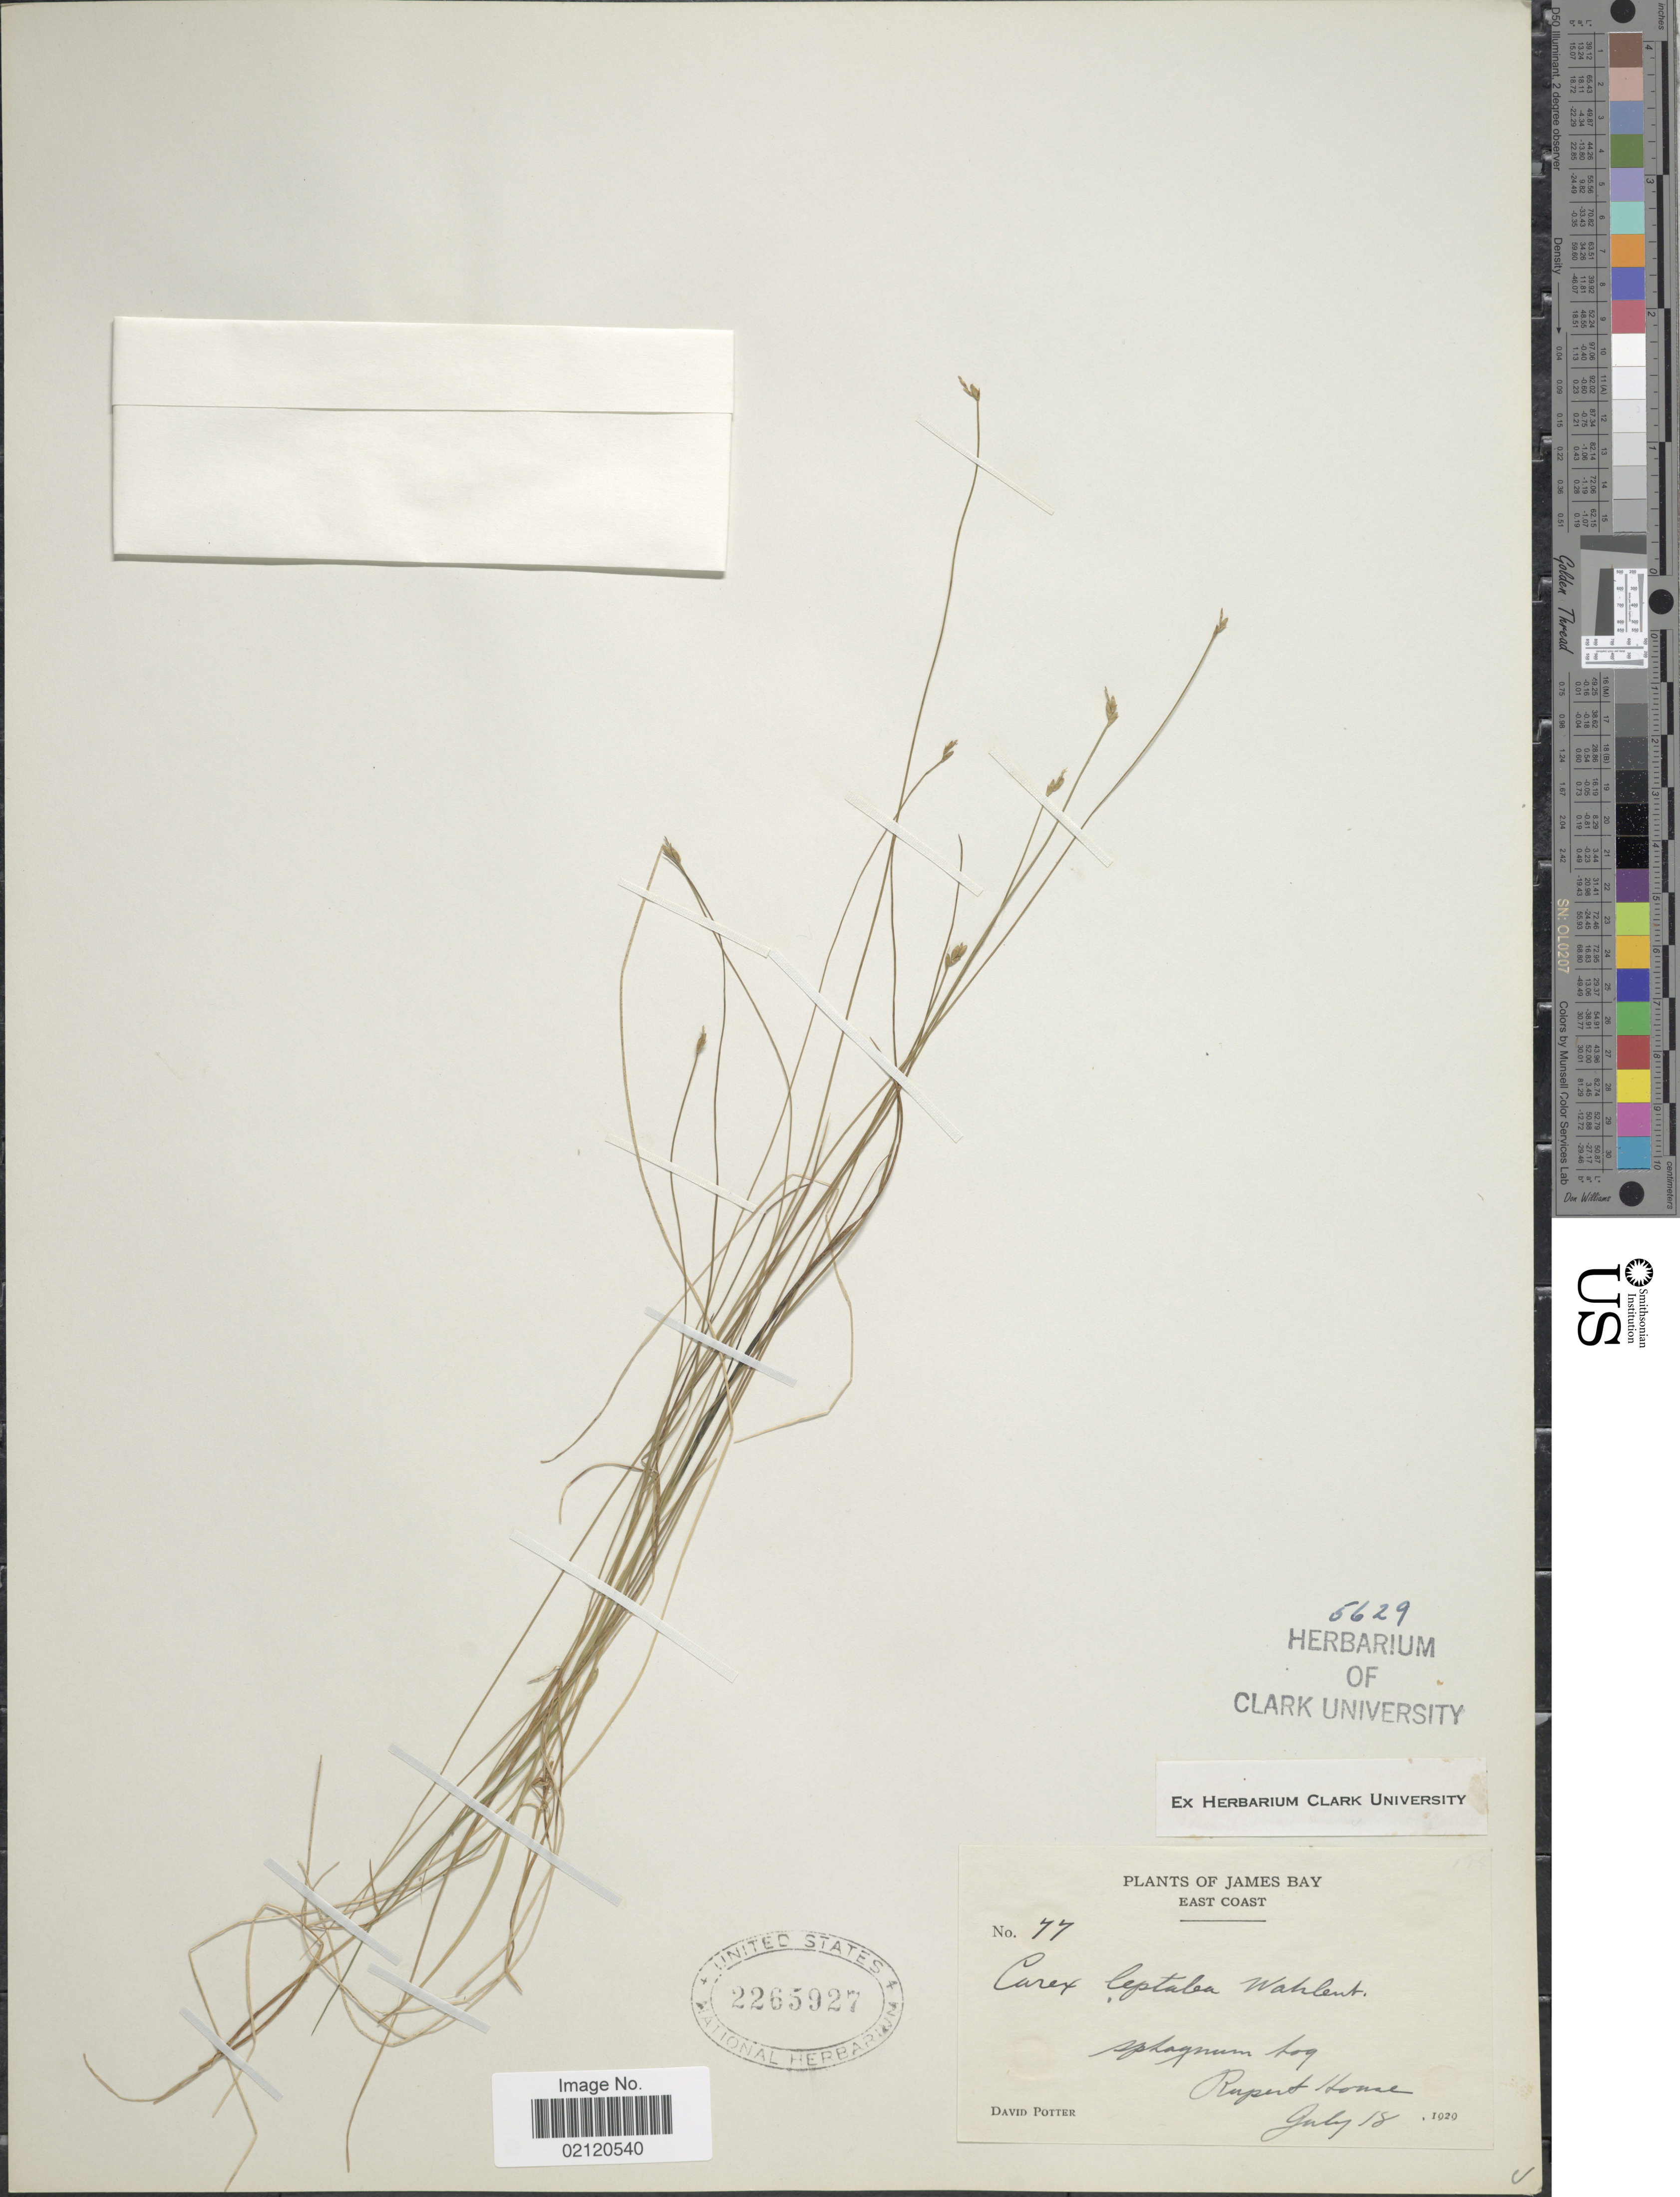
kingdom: Plantae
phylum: Tracheophyta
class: Liliopsida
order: Poales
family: Cyperaceae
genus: Carex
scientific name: Carex leptalea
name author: Wahlenb.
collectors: D. Potter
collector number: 77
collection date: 1929-07-18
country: Canada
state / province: Quebec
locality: James Bay, East Coast, sphagnum bog, Rupert House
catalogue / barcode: US 2265927